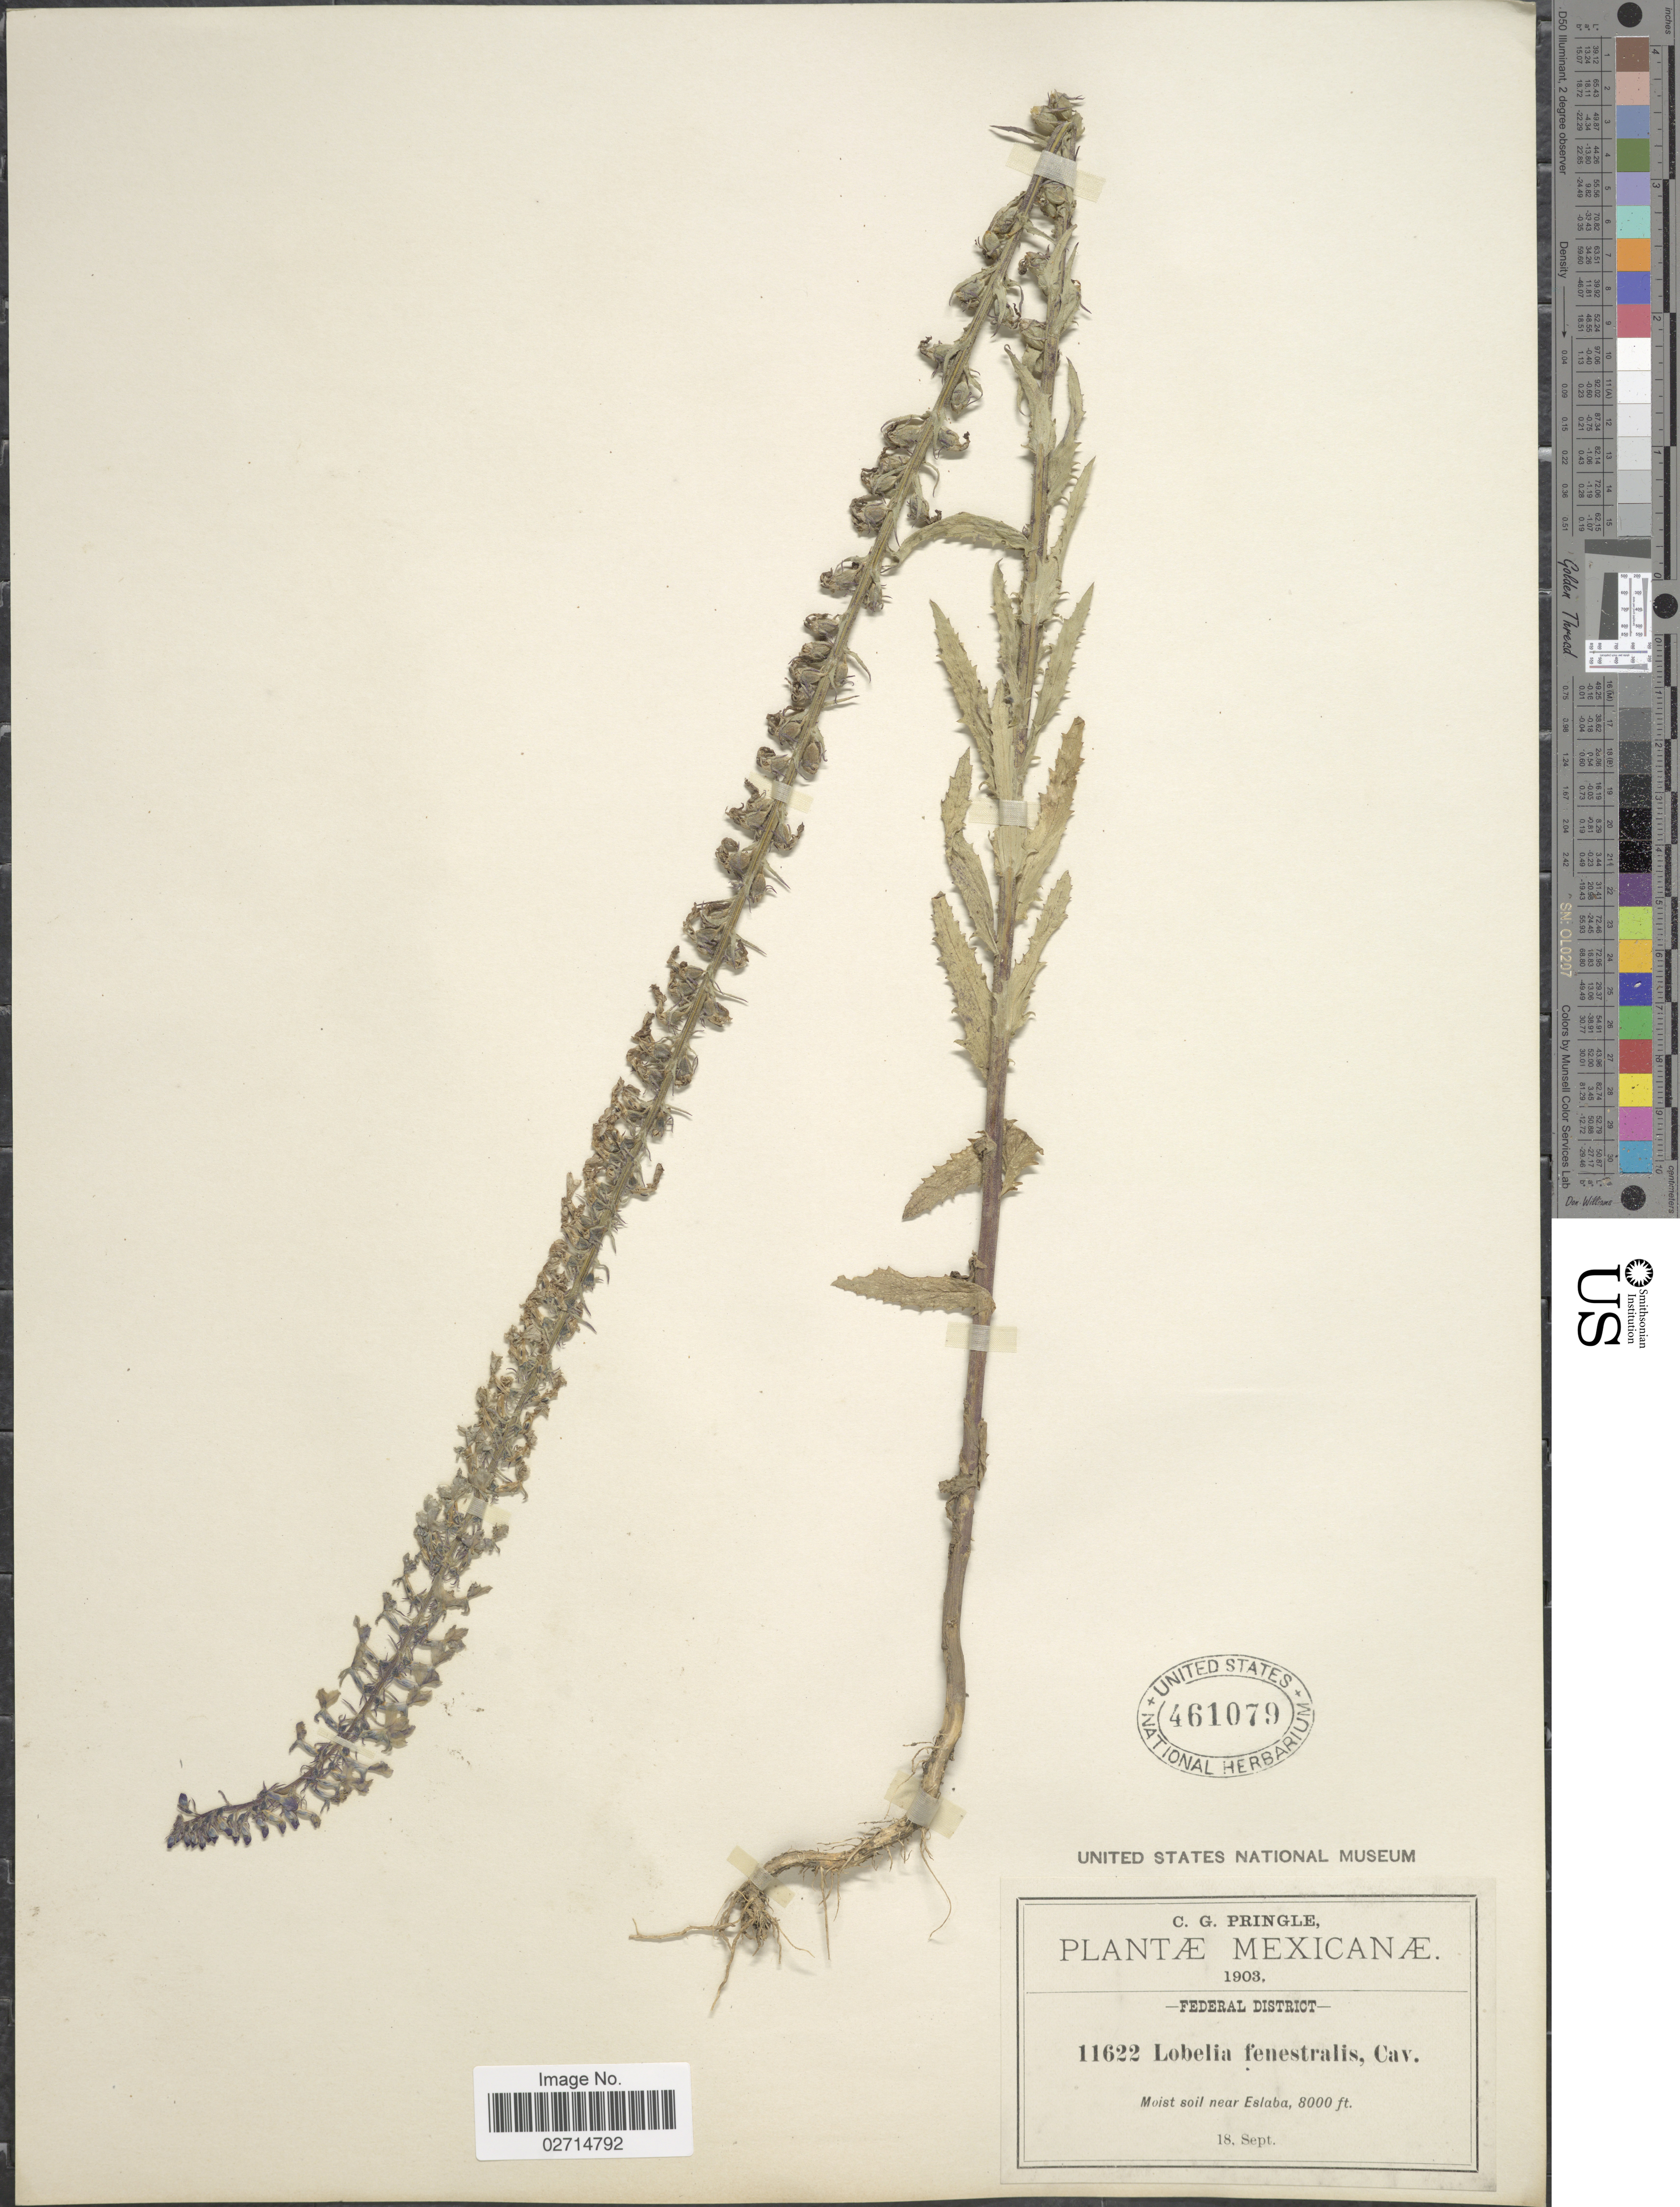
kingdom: Plantae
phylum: Tracheophyta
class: Magnoliopsida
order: Asterales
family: Campanulaceae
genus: Lobelia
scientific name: Lobelia fenestralis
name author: Cav.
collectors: C. G. Pringle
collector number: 11622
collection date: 1903-09-18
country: Mexico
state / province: Distrito Federal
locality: Federal District. Moist soil near Eslaba.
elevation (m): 2438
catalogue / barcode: US 461079